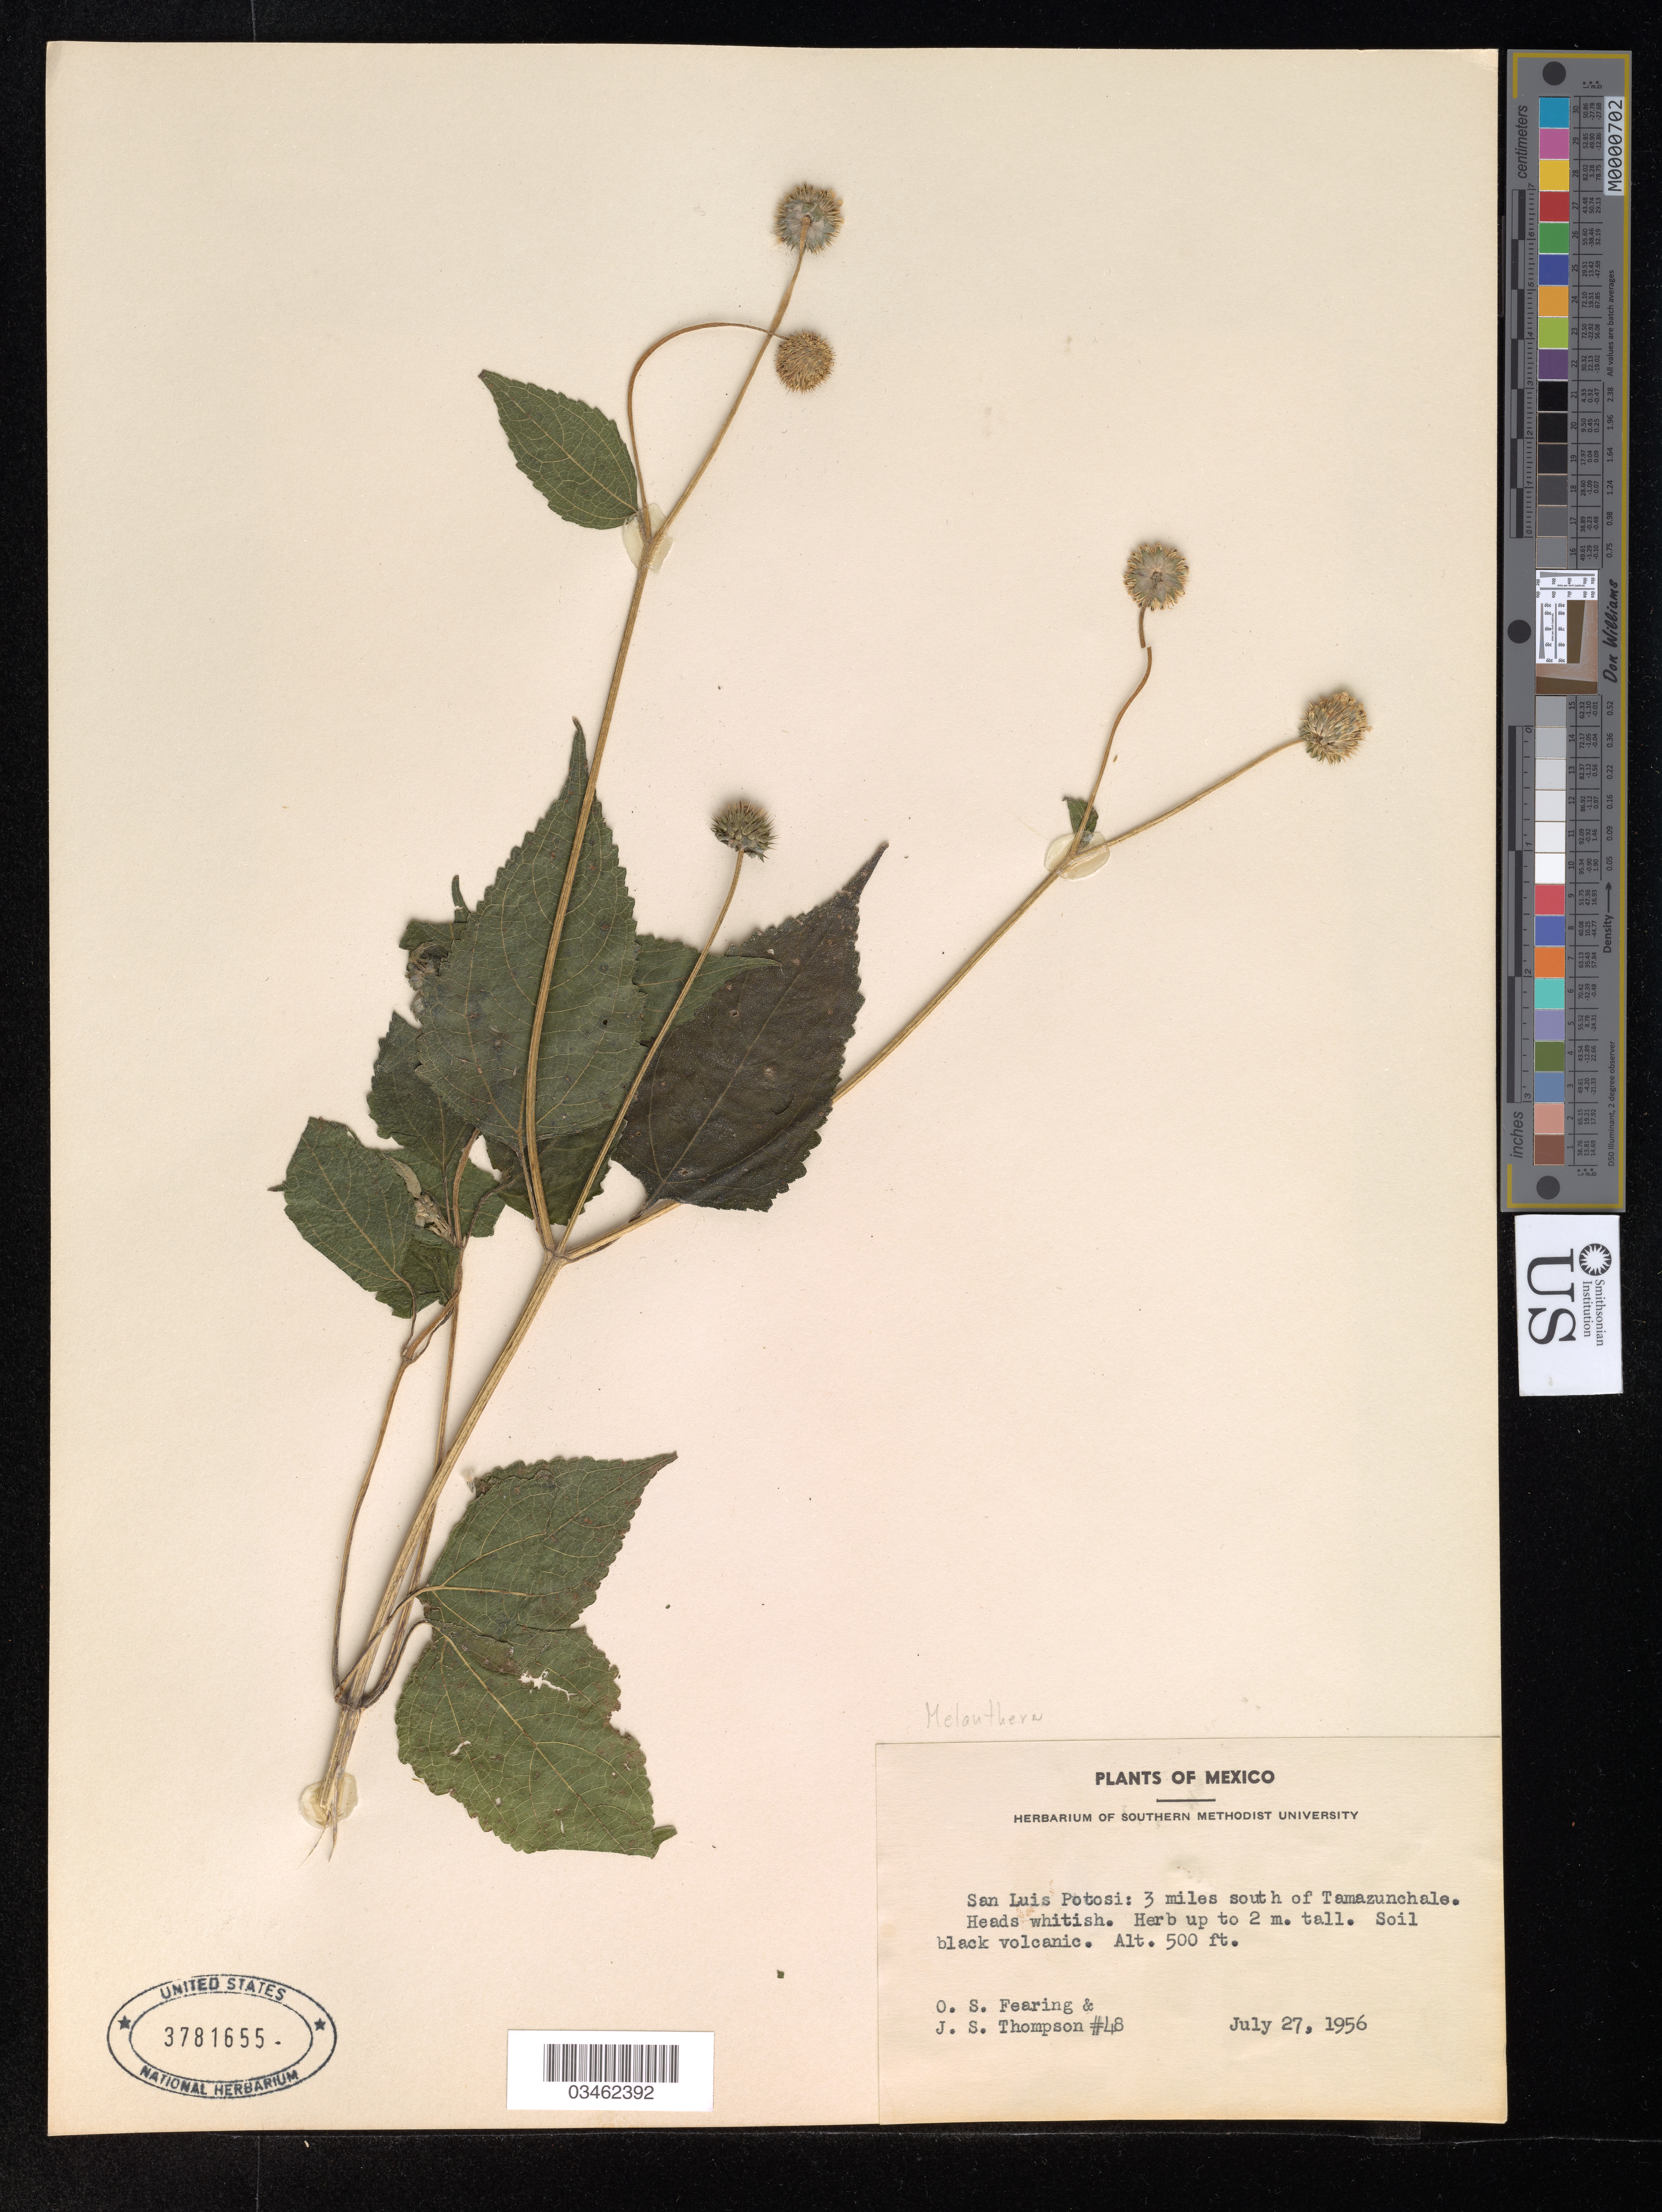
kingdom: Plantae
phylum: Tracheophyta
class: Magnoliopsida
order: Asterales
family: Asteraceae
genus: Melanthera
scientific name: Melanthera sp.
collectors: O. S. Fearing & J. S. Thompson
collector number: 48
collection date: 1956-07-27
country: Mexico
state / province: San Luis Potosí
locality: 3 miles south of Tamazunchale.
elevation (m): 152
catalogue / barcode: US 3781655